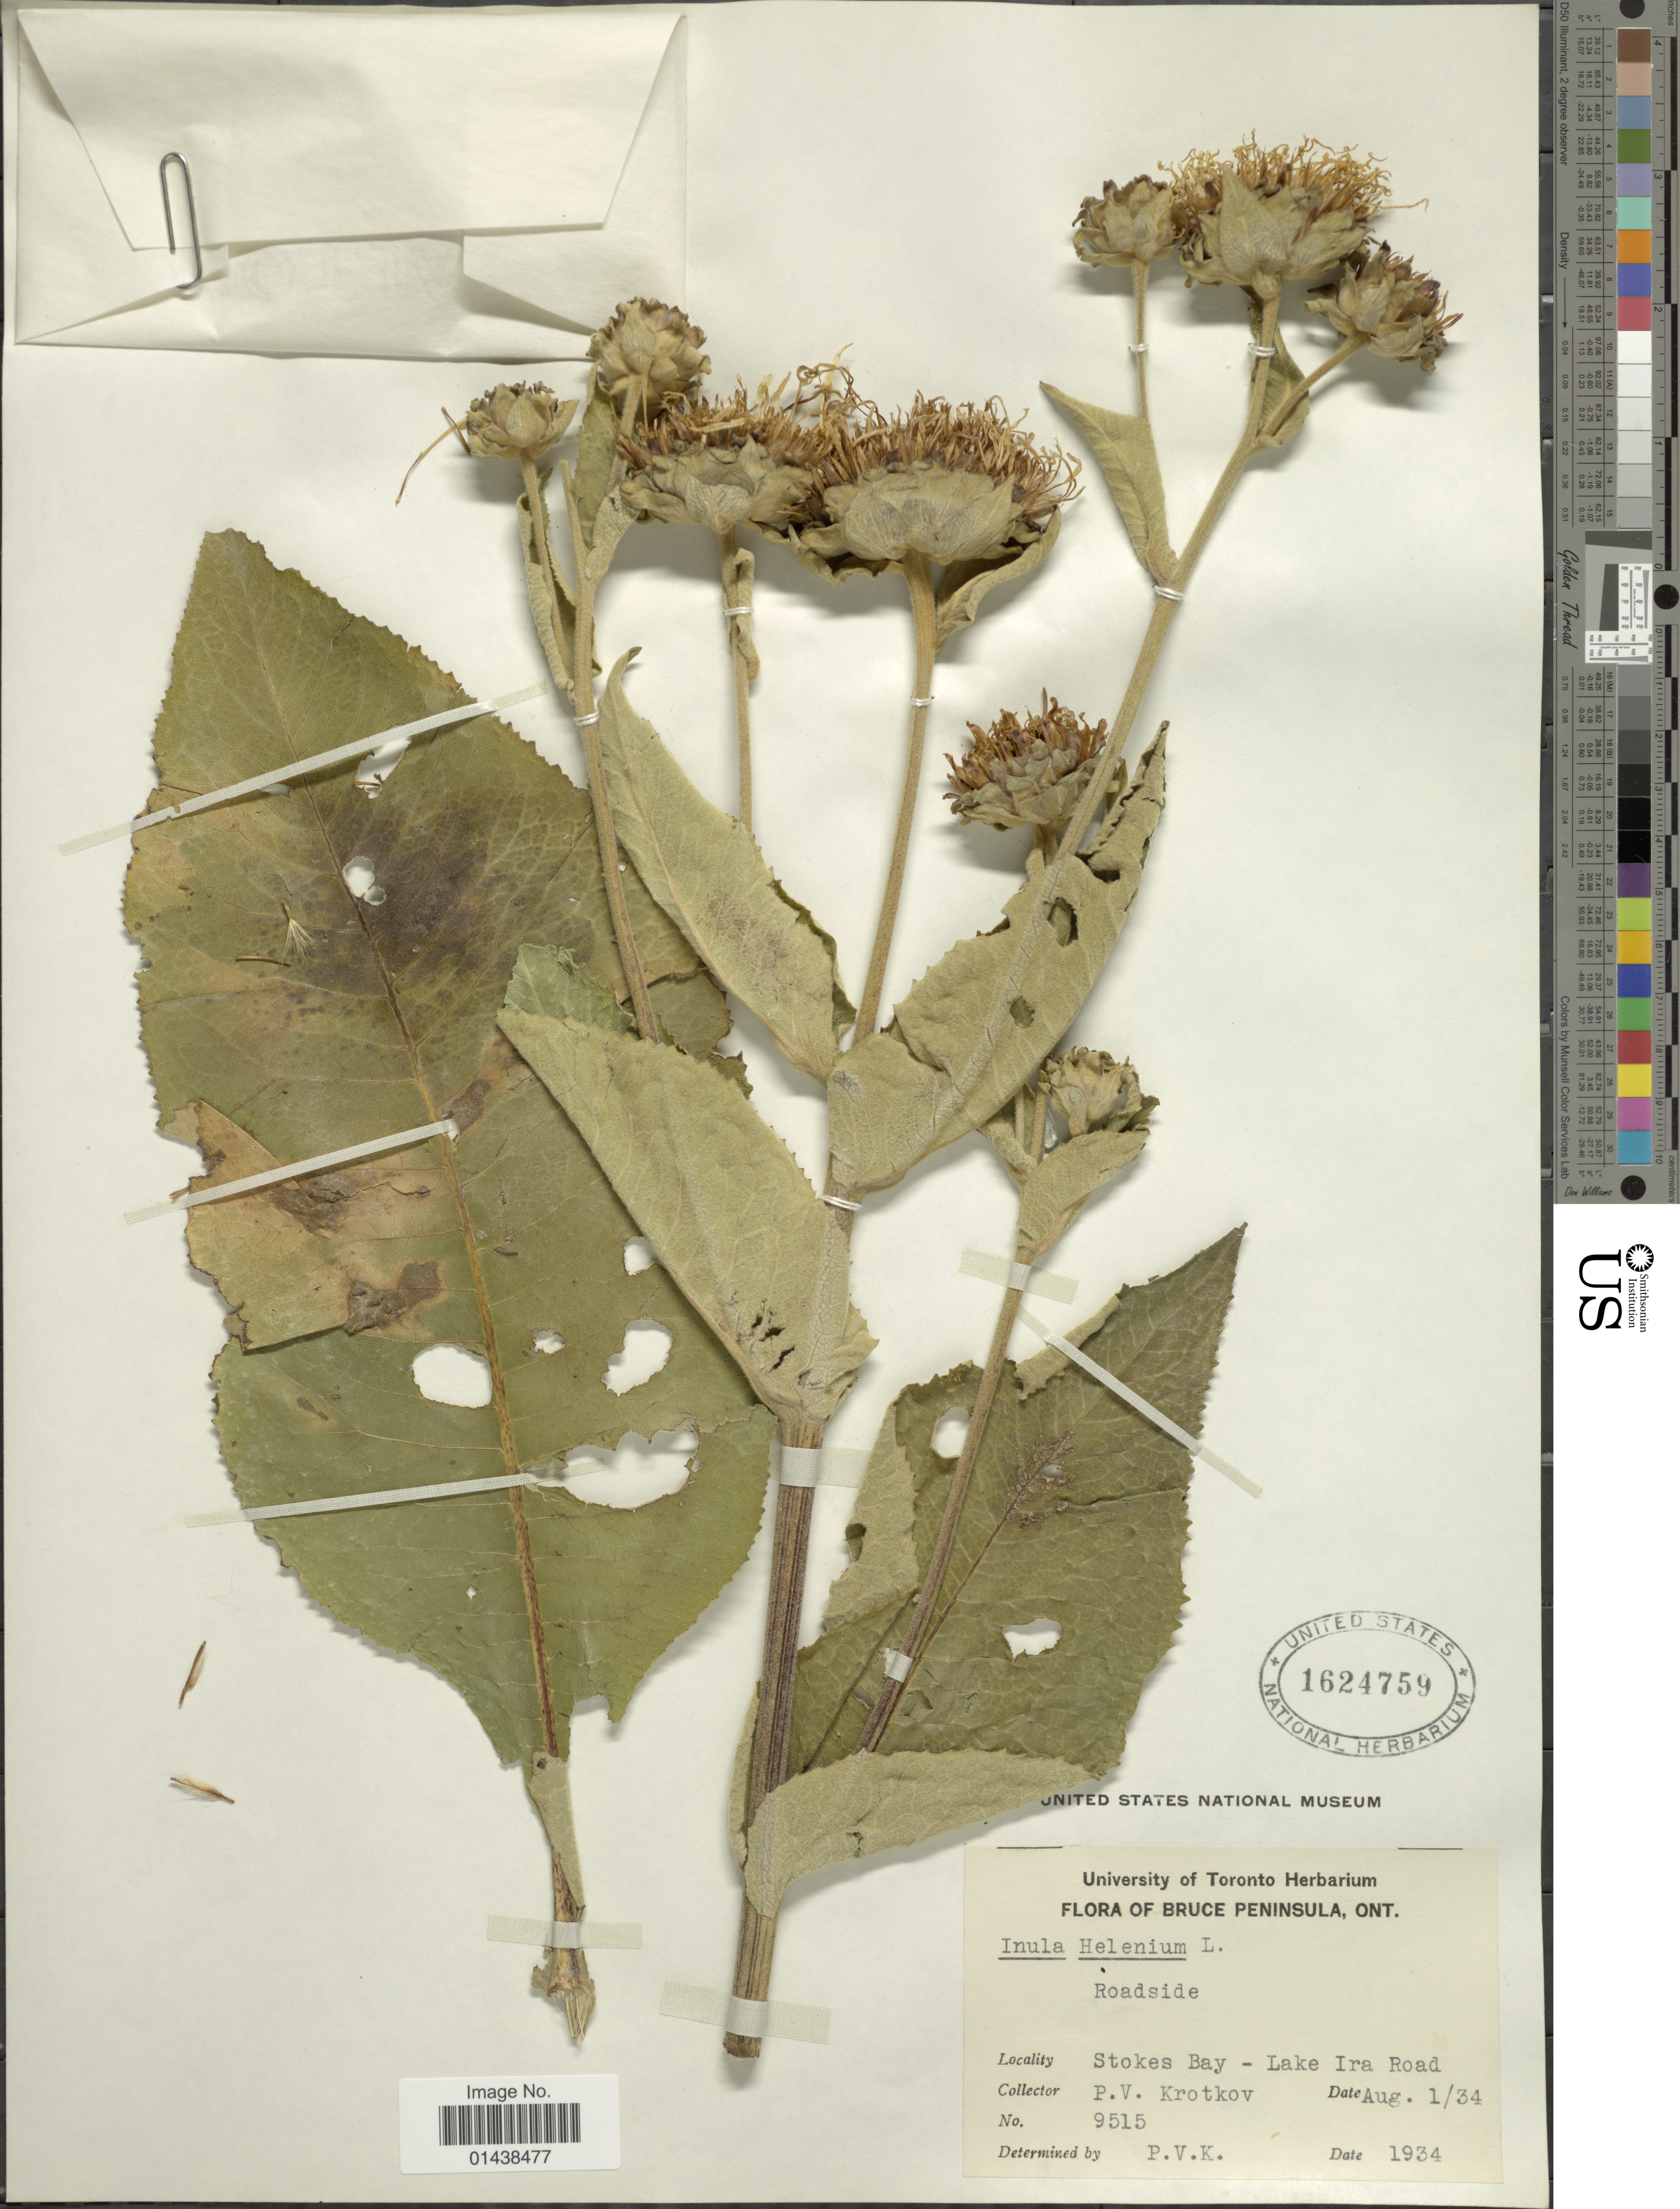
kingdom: Plantae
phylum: Tracheophyta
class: Magnoliopsida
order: Asterales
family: Asteraceae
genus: Inula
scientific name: Inula helenium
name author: L.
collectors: P. V. Krotkov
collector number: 9515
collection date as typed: Transcribed d/m/y: 1/8/34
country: Canada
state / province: Ontario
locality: Bruce Peninsula, Stokes Bay - Lake Ira Road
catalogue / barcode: US 1624759